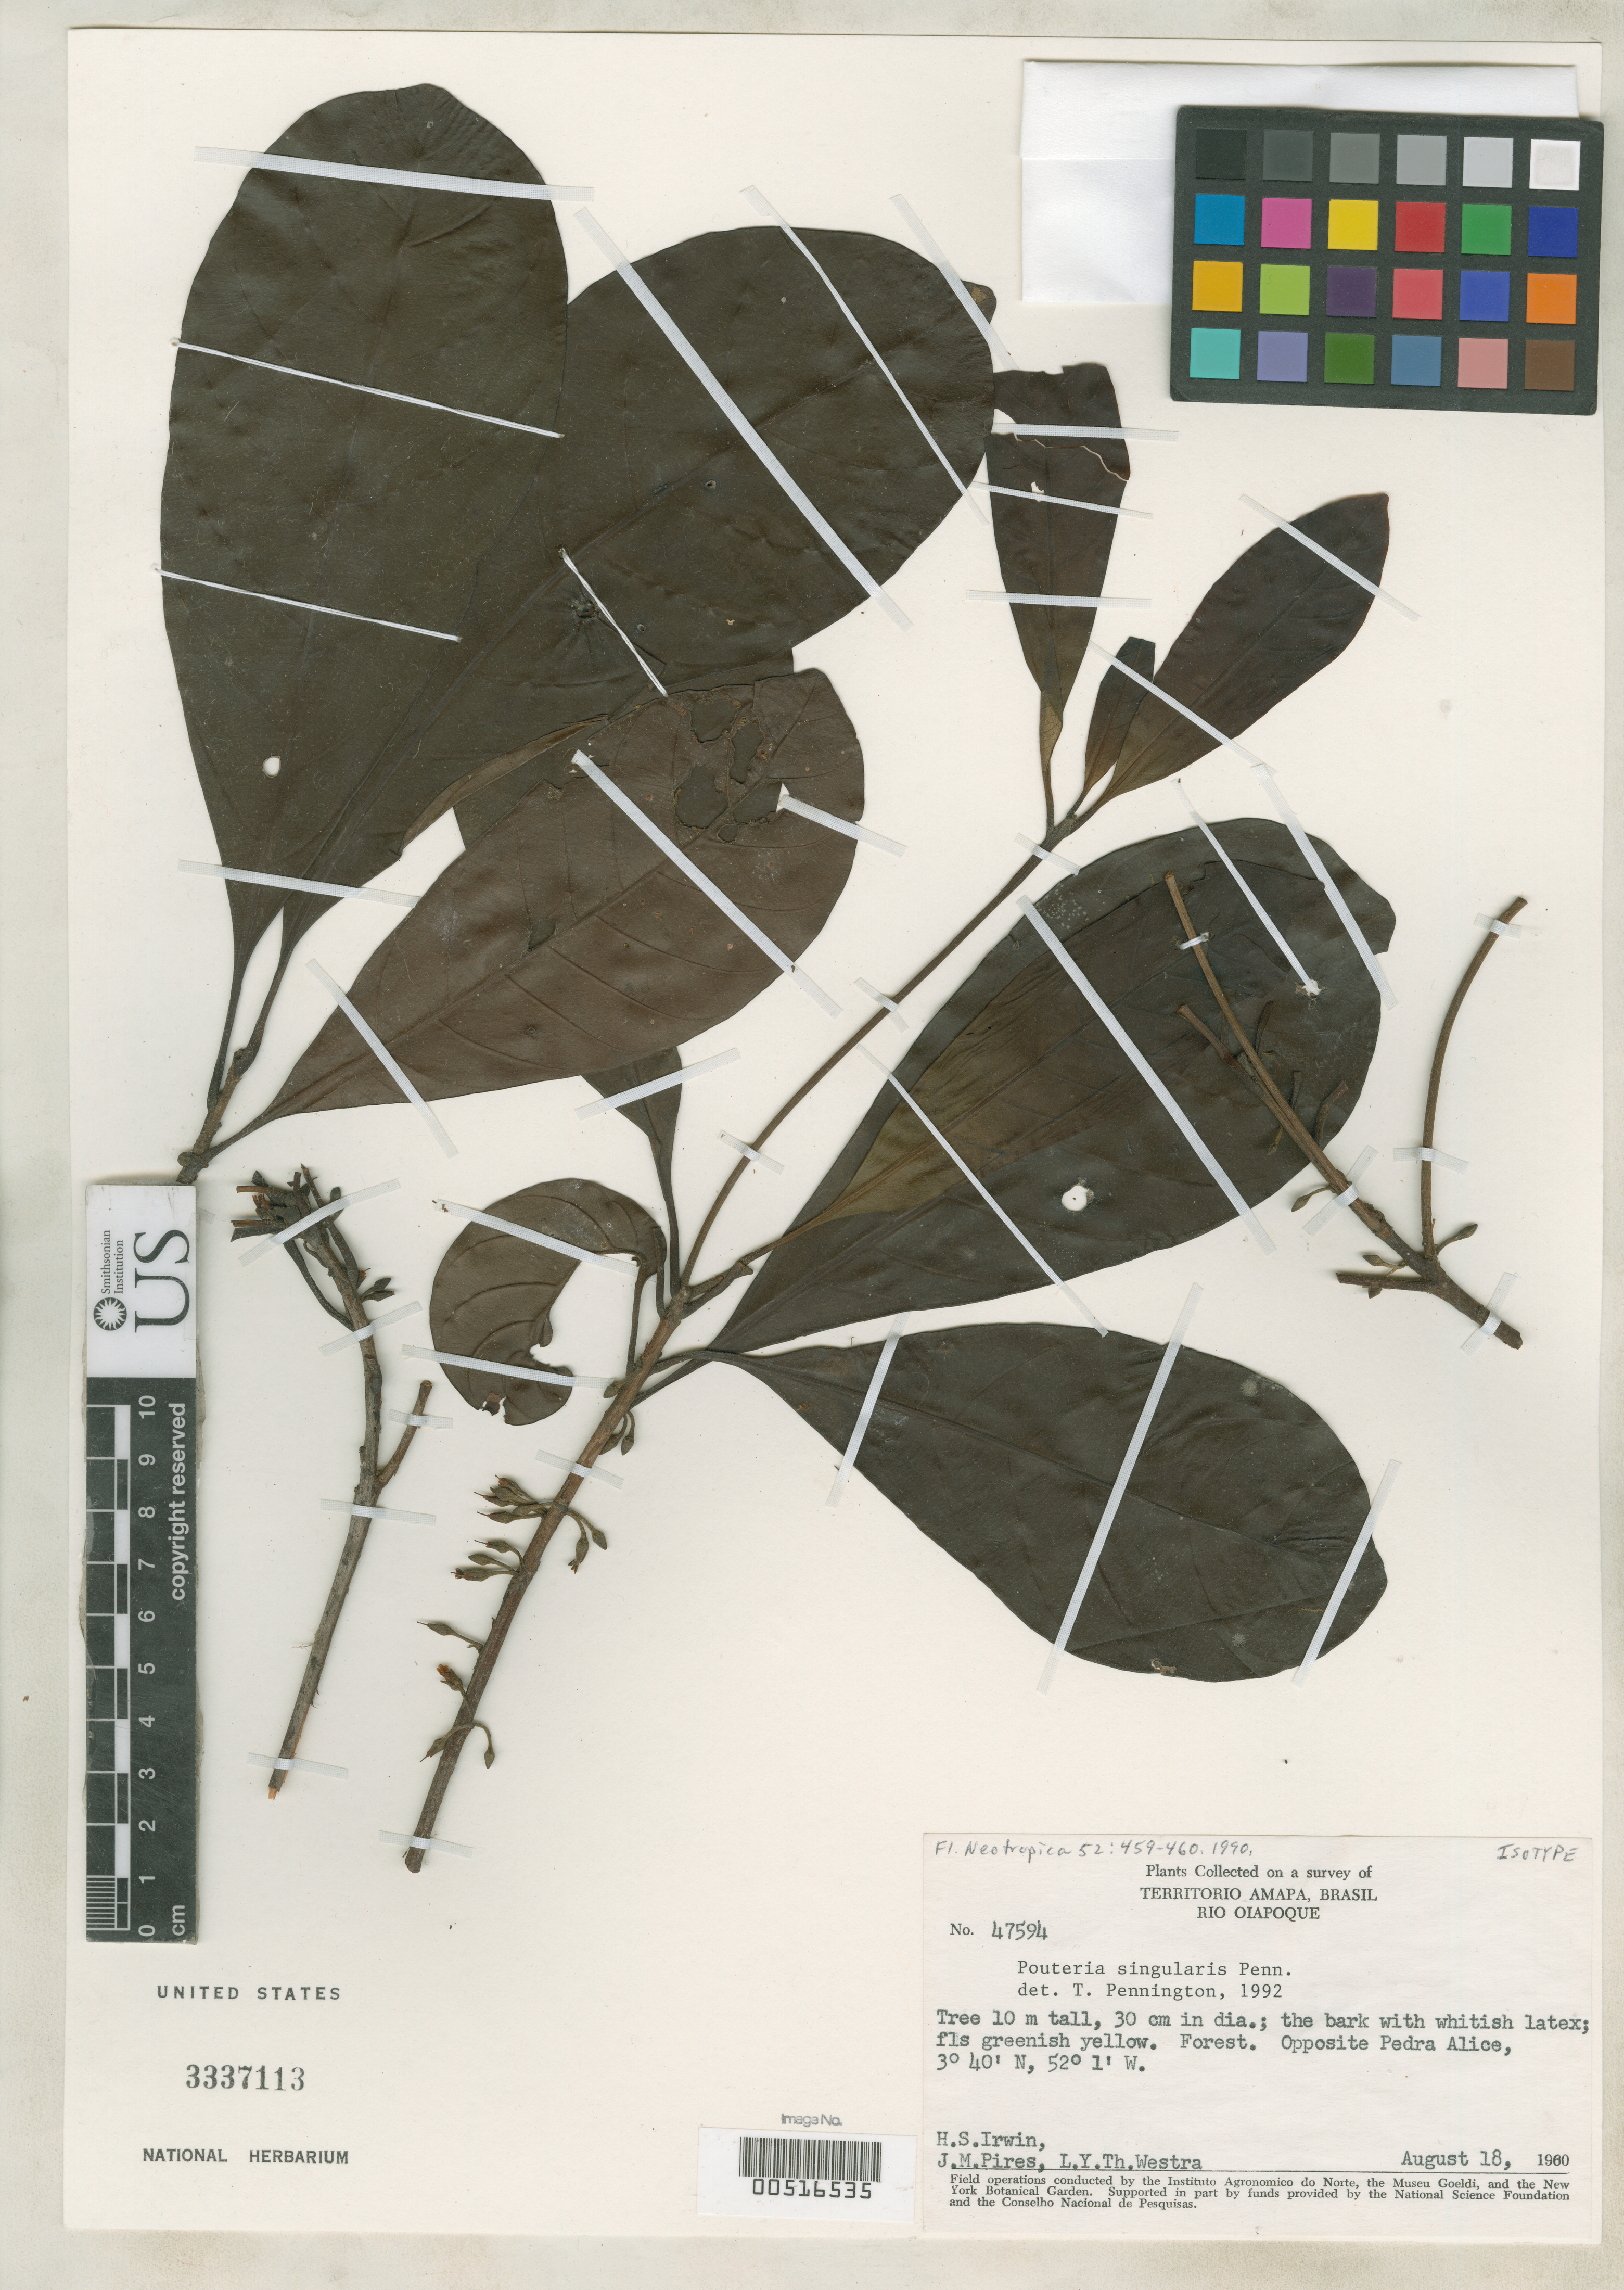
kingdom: Plantae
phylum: Tracheophyta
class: Magnoliopsida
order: Ericales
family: Sapotaceae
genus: Pouteria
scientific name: Pouteria singularis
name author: T.D. Penn.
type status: Isotype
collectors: H. Irwin, J. M. Pires & L. Y. T. Westra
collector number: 47594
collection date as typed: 18 Aug 1960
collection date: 1960-08-18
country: Brazil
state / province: Amapá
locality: Rio Oiapoque, forest, opposite Pedra Alice.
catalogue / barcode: US 3337113